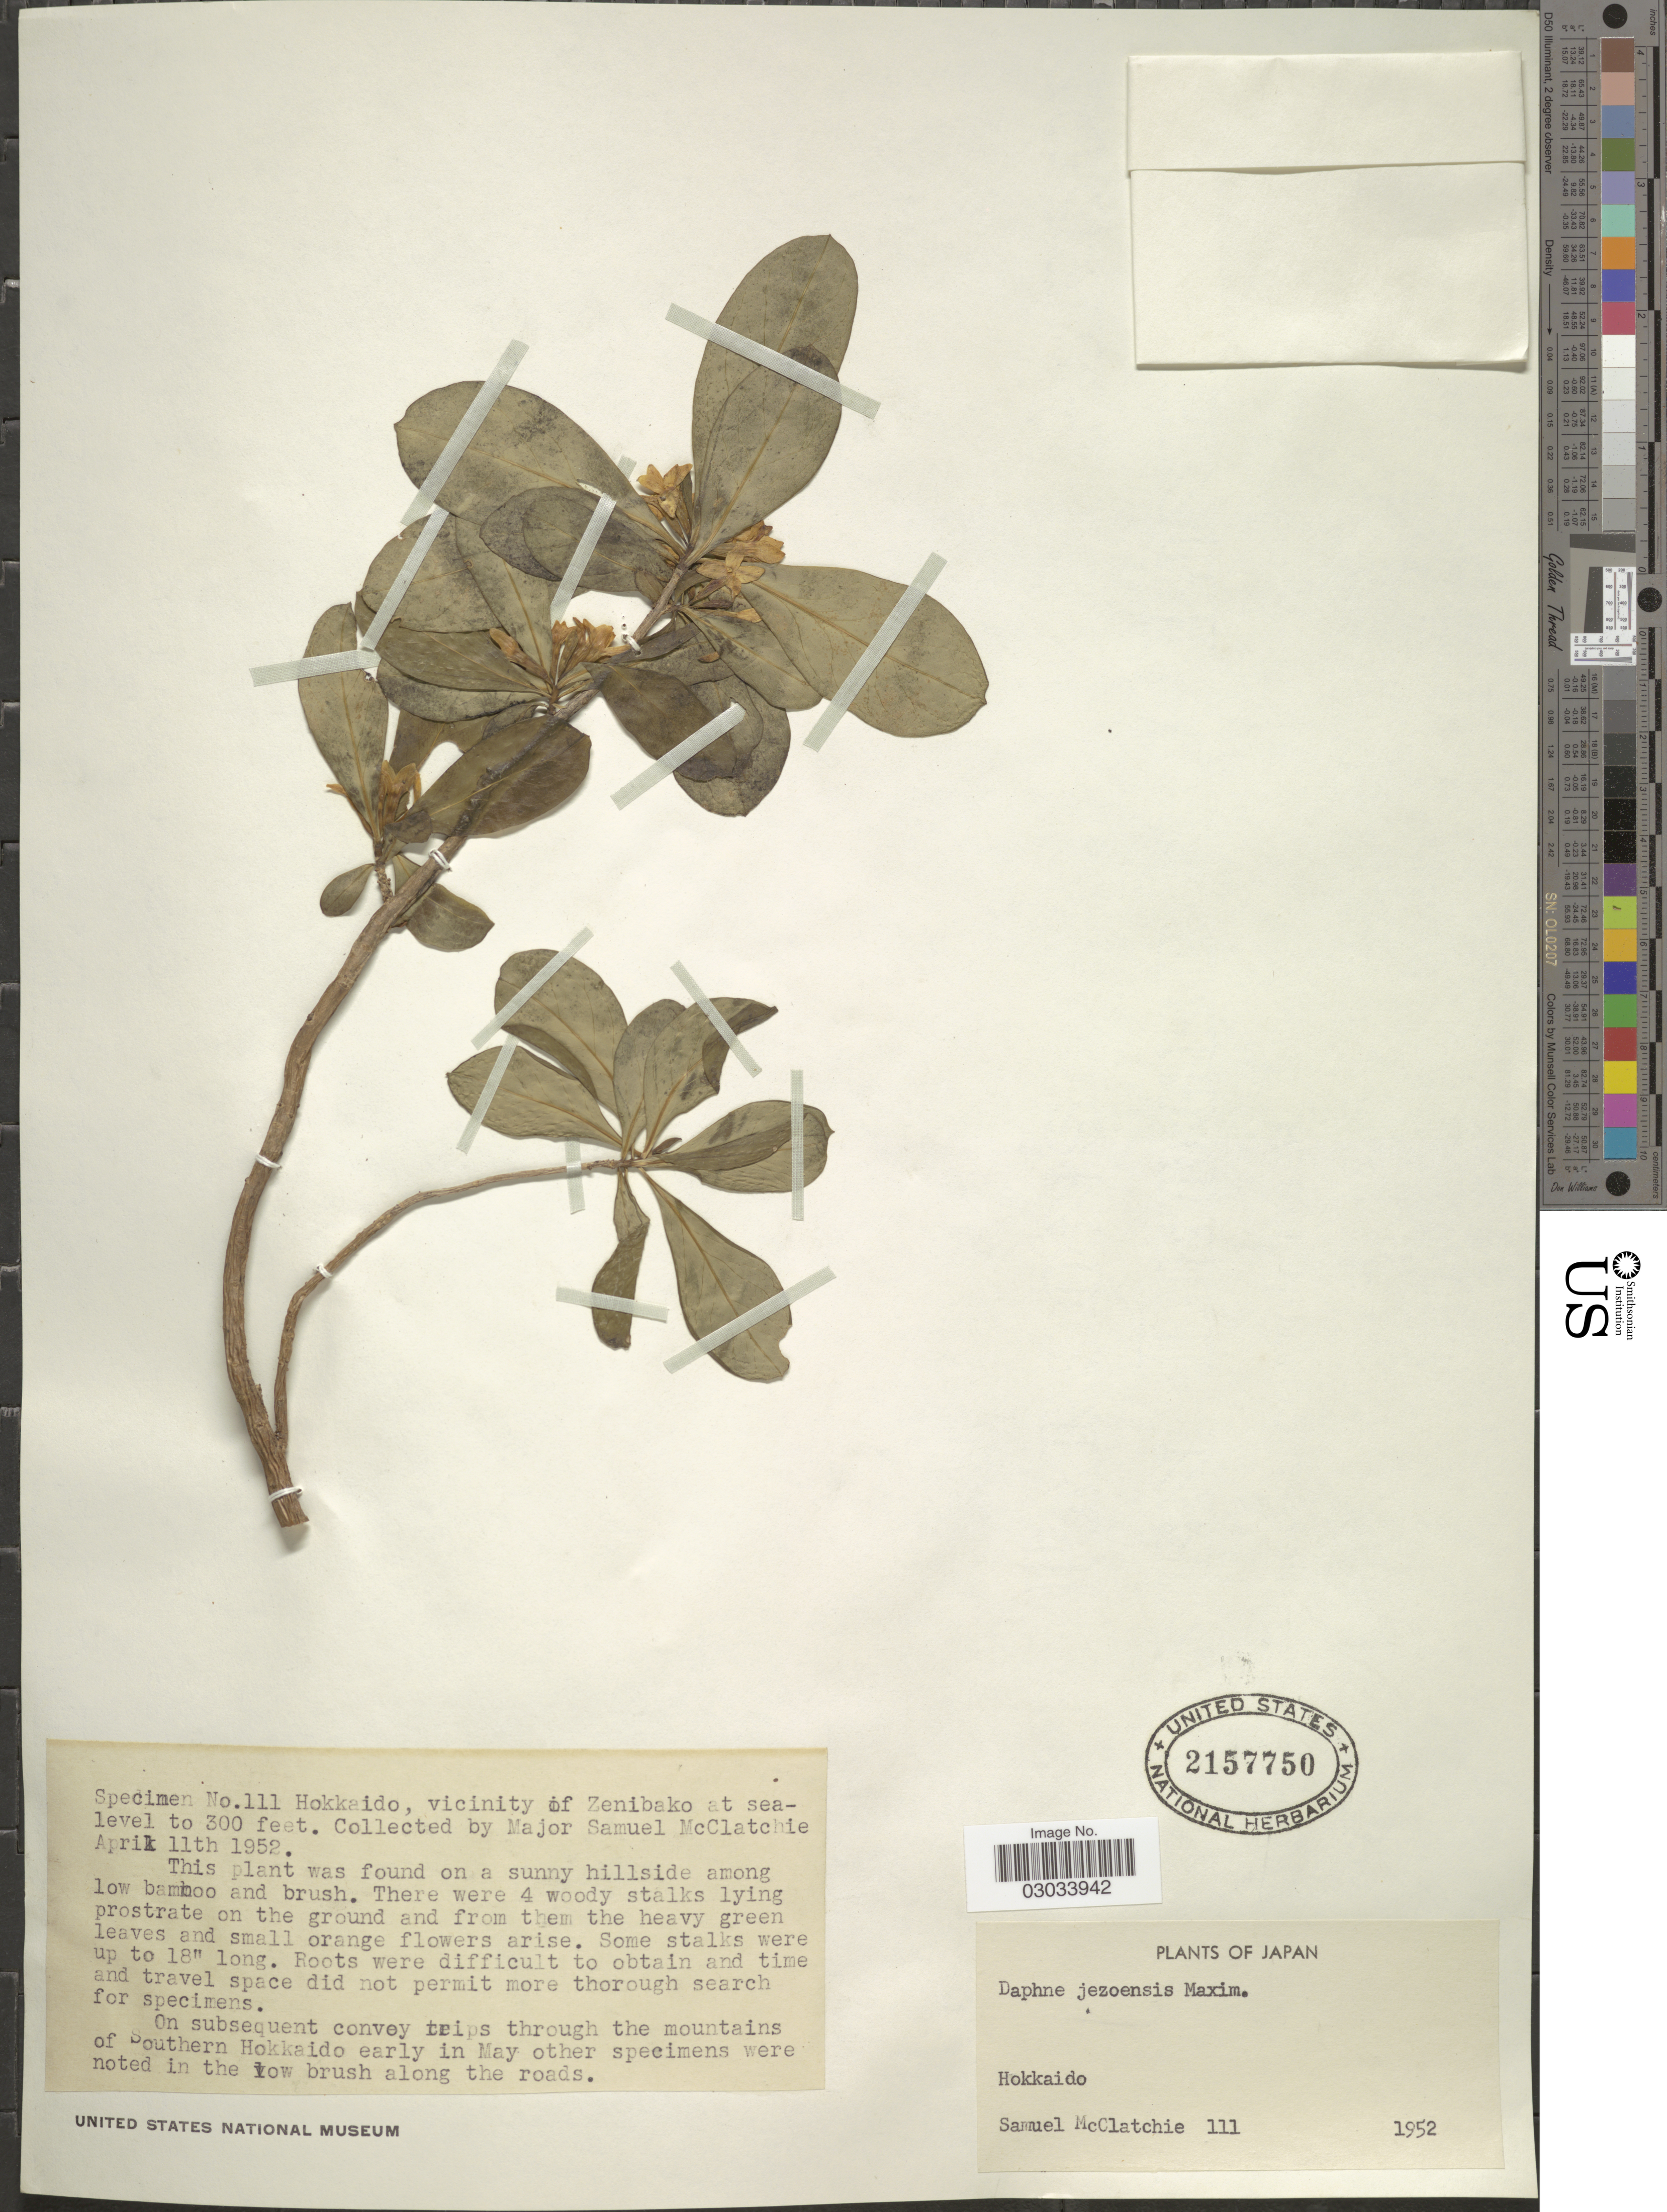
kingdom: Plantae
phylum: Tracheophyta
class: Magnoliopsida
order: Malvales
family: Thymelaeaceae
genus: Daphne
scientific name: Daphne jezoensis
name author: Maxim.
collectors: S. McClatchie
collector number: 111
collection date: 1952-04-11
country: Japan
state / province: Hokkaidō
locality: Vicinity of Zenibako.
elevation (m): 0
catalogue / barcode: US 2157750